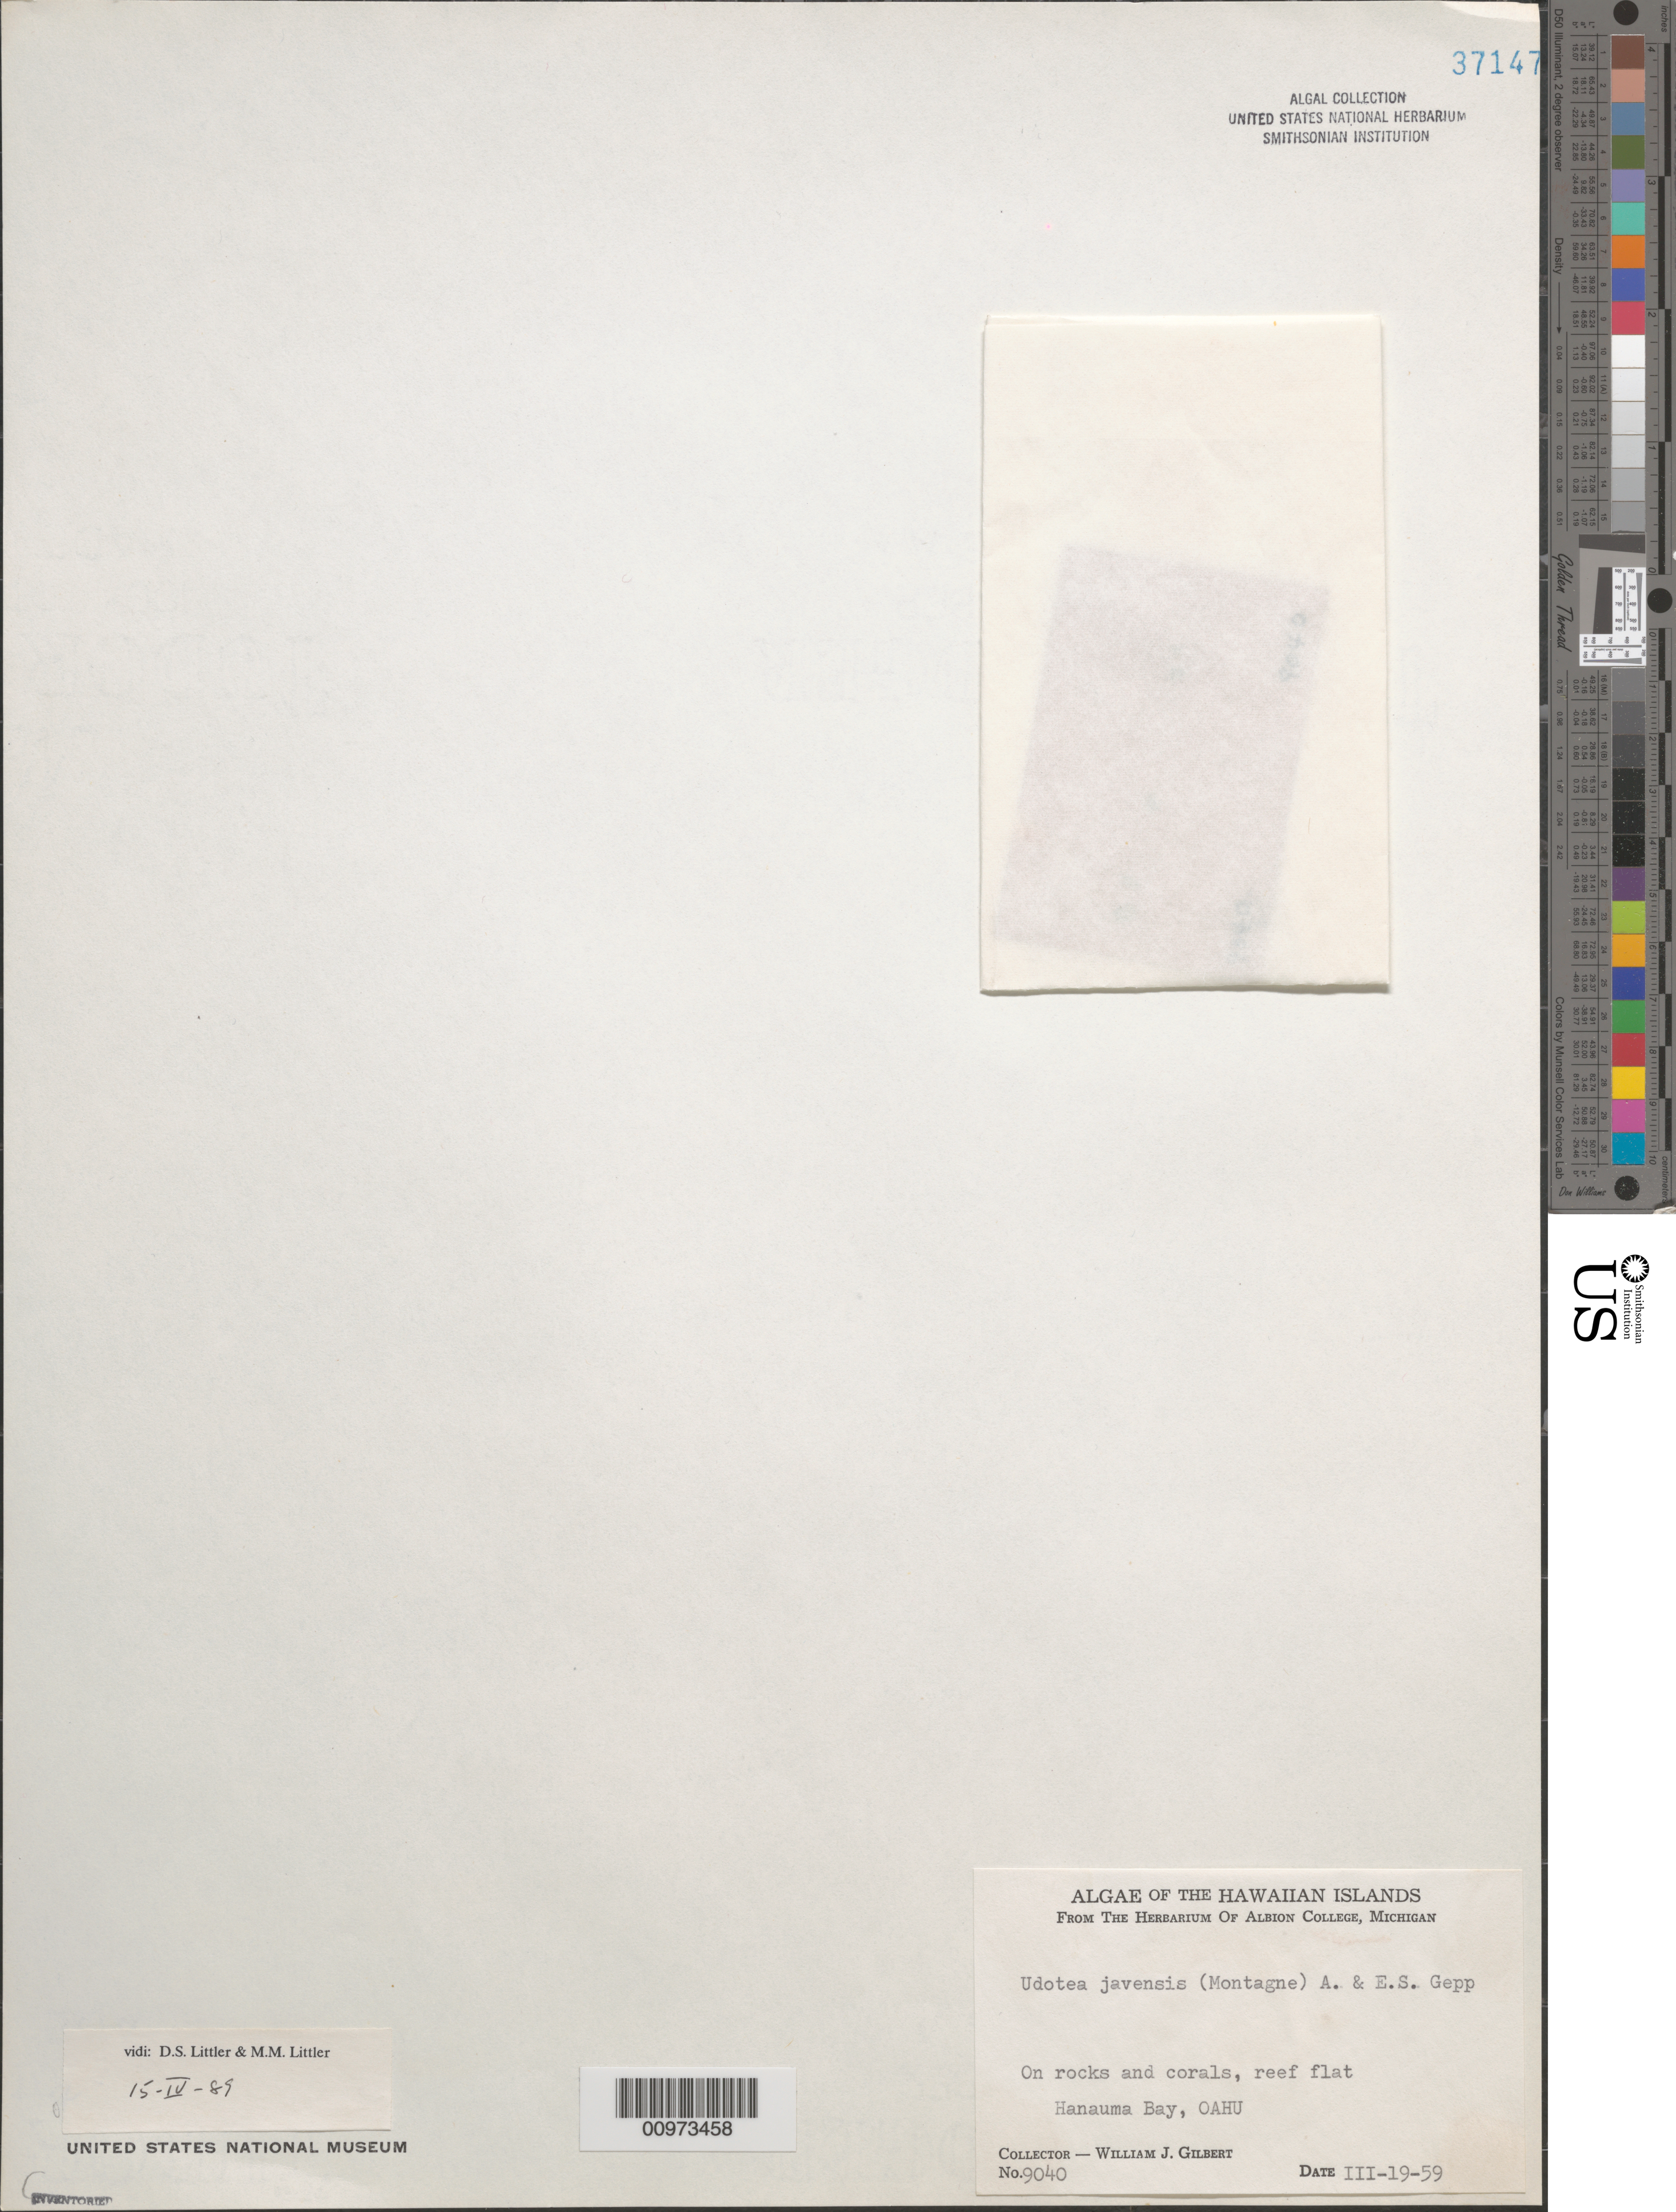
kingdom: Plantae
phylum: Chlorophyta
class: Ulvophyceae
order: Bryopsidales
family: Udoteaceae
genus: Rhipidosiphon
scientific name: Rhipidosiphon javensis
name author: Mont.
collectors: W. J. Gilbert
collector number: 9040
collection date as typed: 19 Mar 1959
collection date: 1959-03-19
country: United States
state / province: Hawaii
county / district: Honolulu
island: Oahu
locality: Hanauma Bay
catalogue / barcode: US 37147